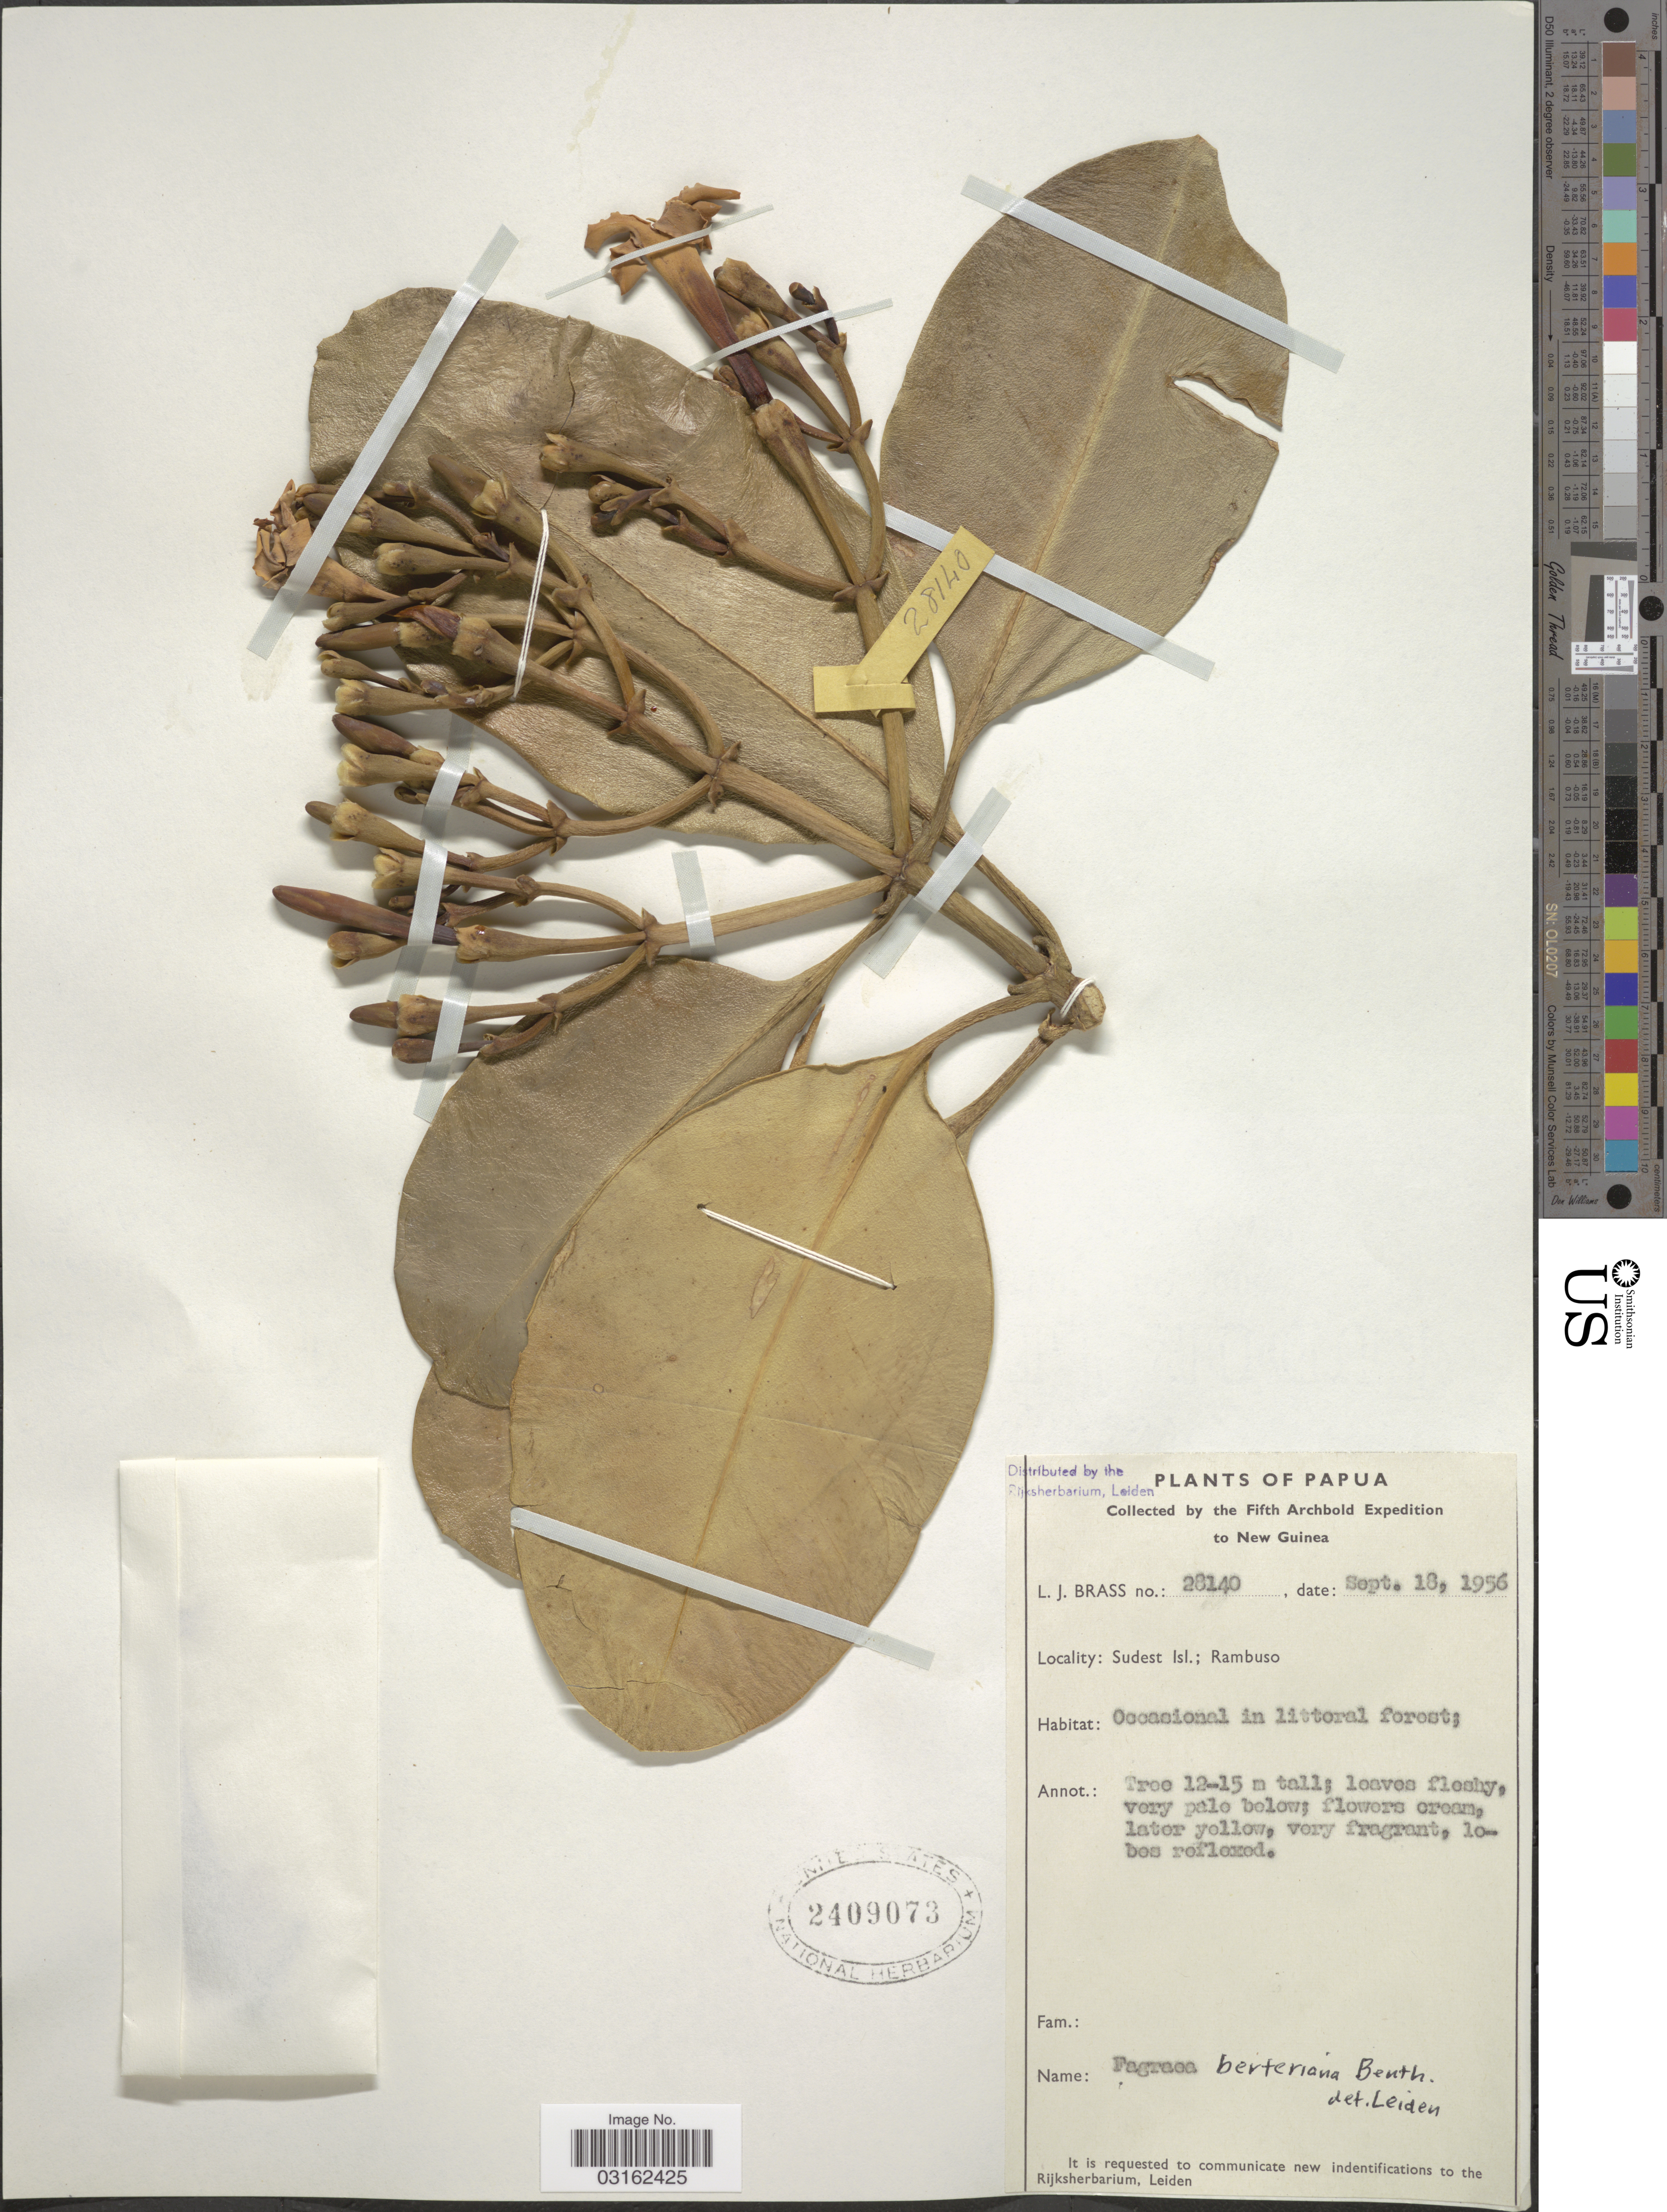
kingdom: Plantae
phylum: Tracheophyta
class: Magnoliopsida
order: Gentianales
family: Gentianaceae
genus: Fagraea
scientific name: Fagraea berteroana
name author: A. Gray ex Benth.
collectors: L. J. Brass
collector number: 28140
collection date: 1956-09-18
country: Papua New Guinea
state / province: Milne Bay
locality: New Guinea, Sudest Isl.; Rambuso.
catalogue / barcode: US 2409073